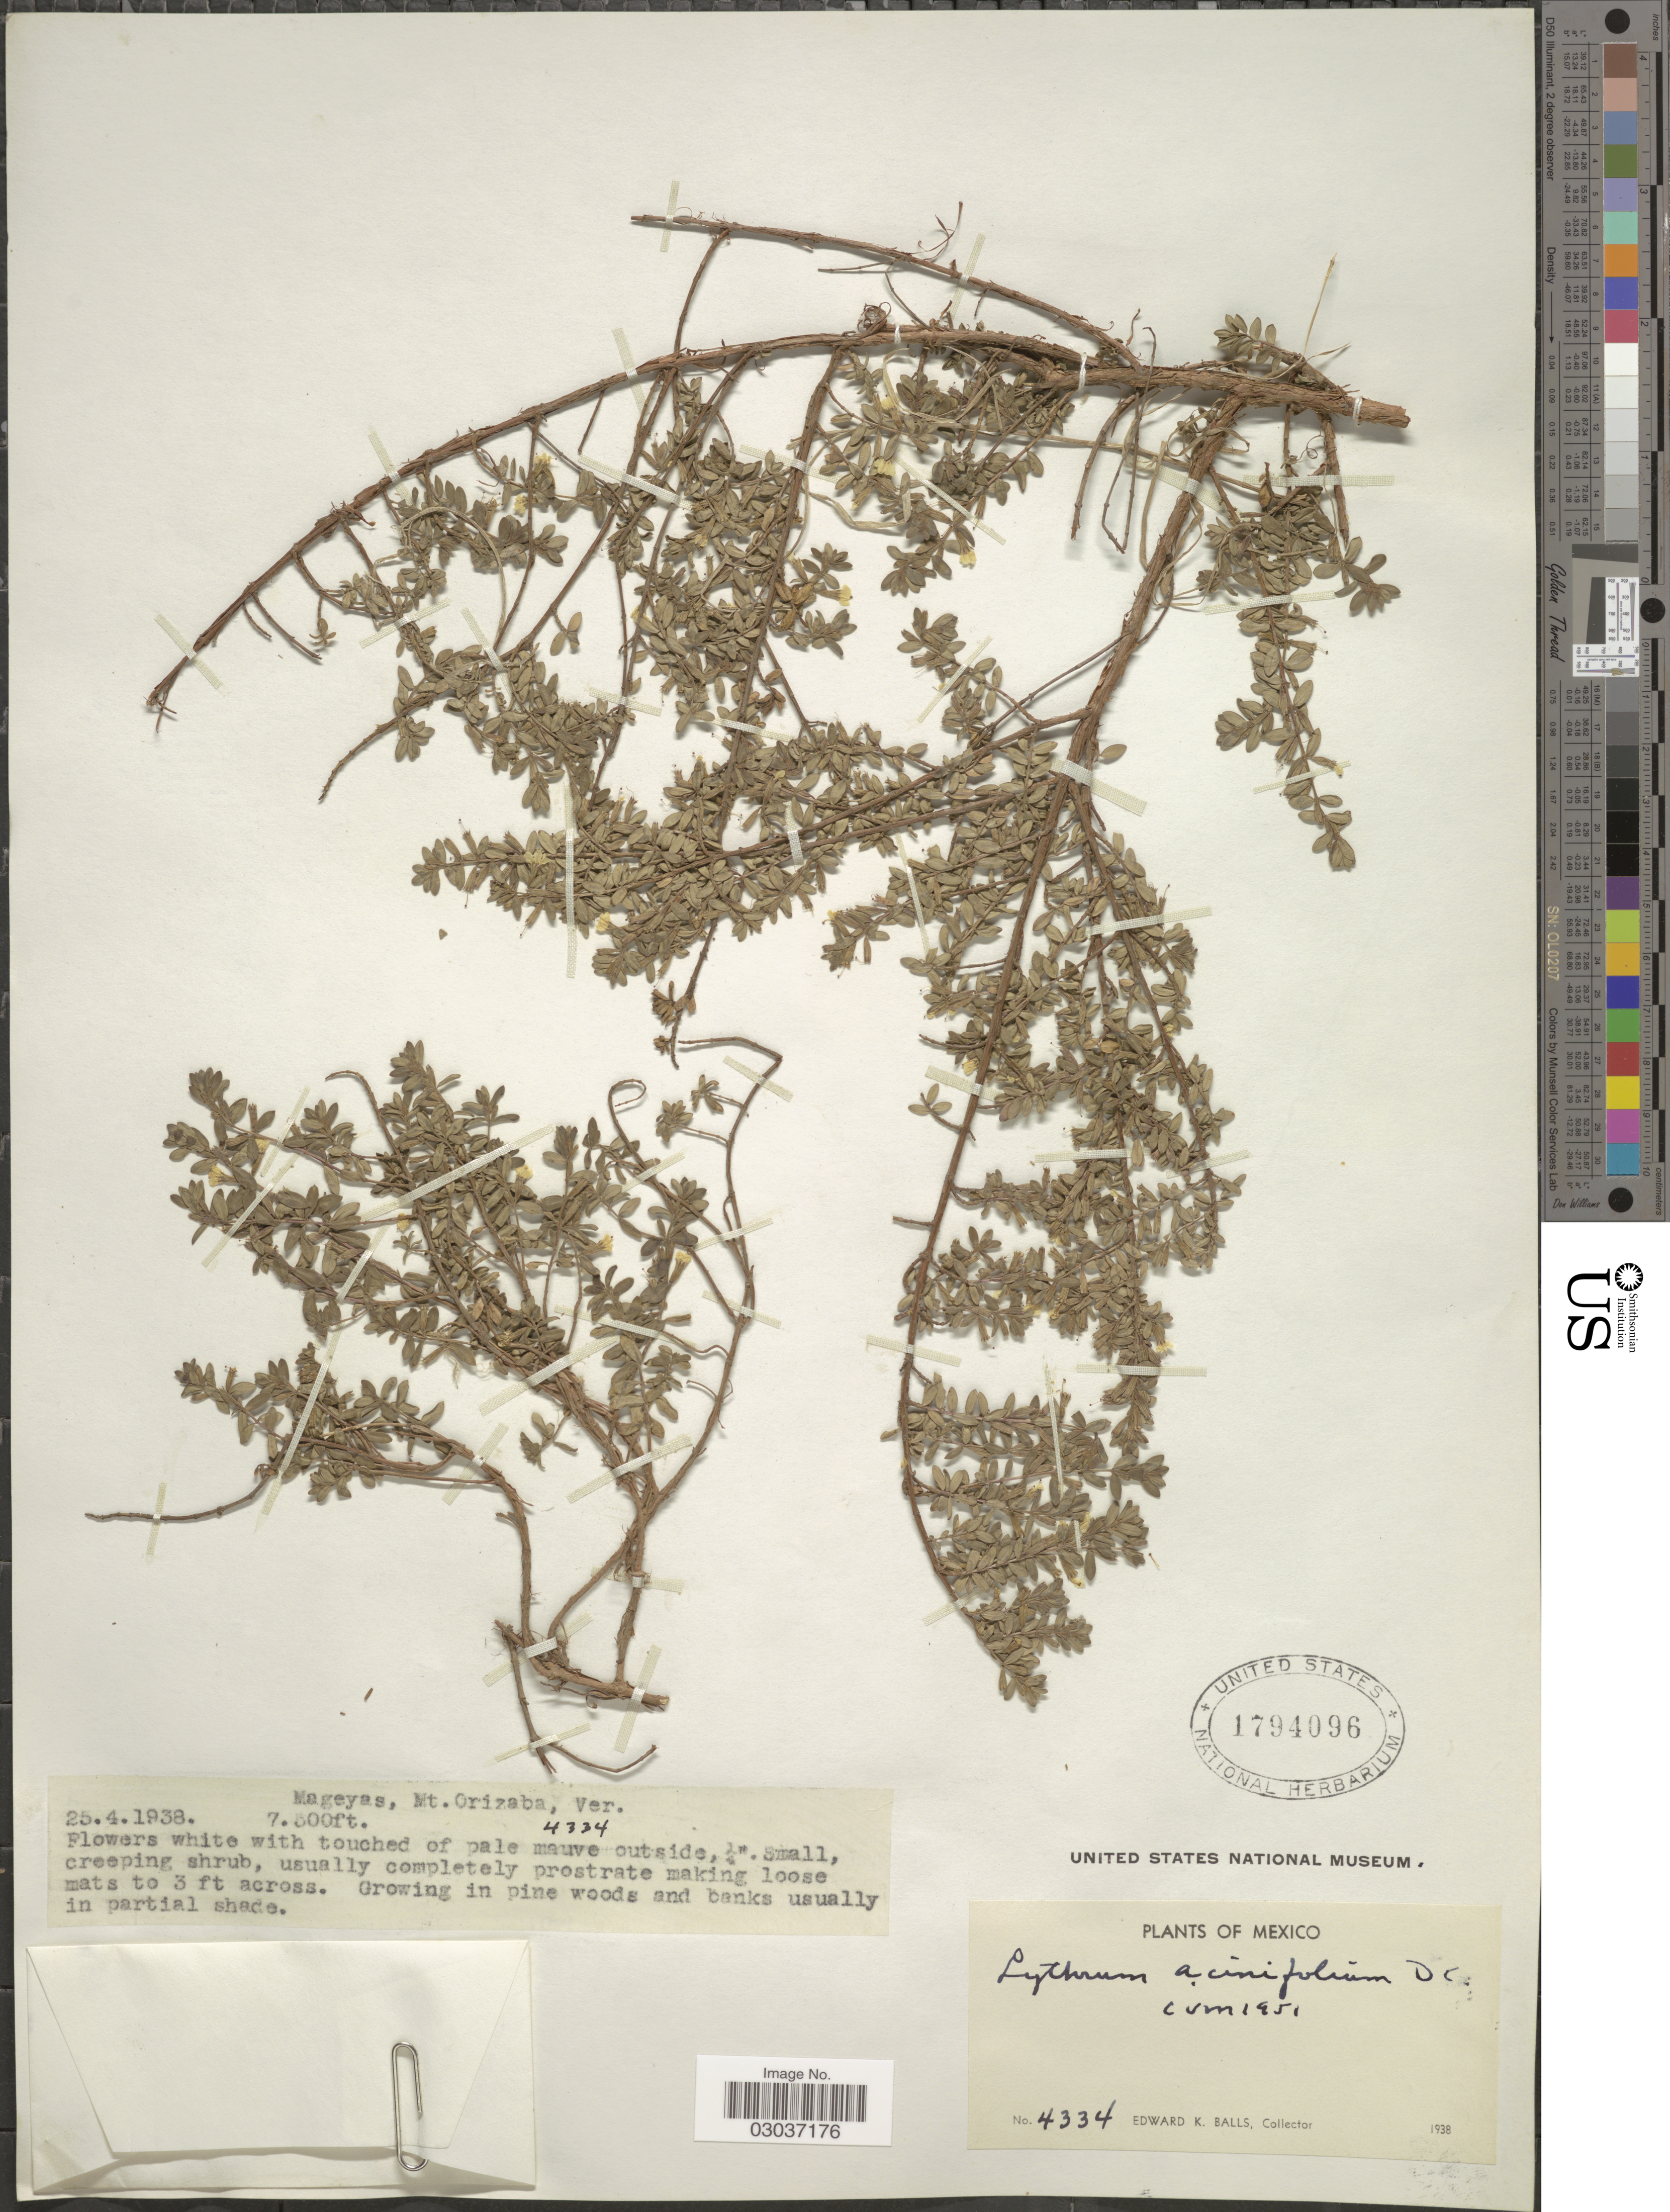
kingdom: Plantae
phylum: Tracheophyta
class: Magnoliopsida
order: Myrtales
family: Lythraceae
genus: Lythrum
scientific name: Lythrum acinifolium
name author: Sessé & Moc. ex Koehne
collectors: E. K. Balls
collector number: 4334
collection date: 1938-04-25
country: Mexico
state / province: Veracruz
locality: Mageyas, Mt. Orizaba, Ver.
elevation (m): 2286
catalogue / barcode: US 1794096